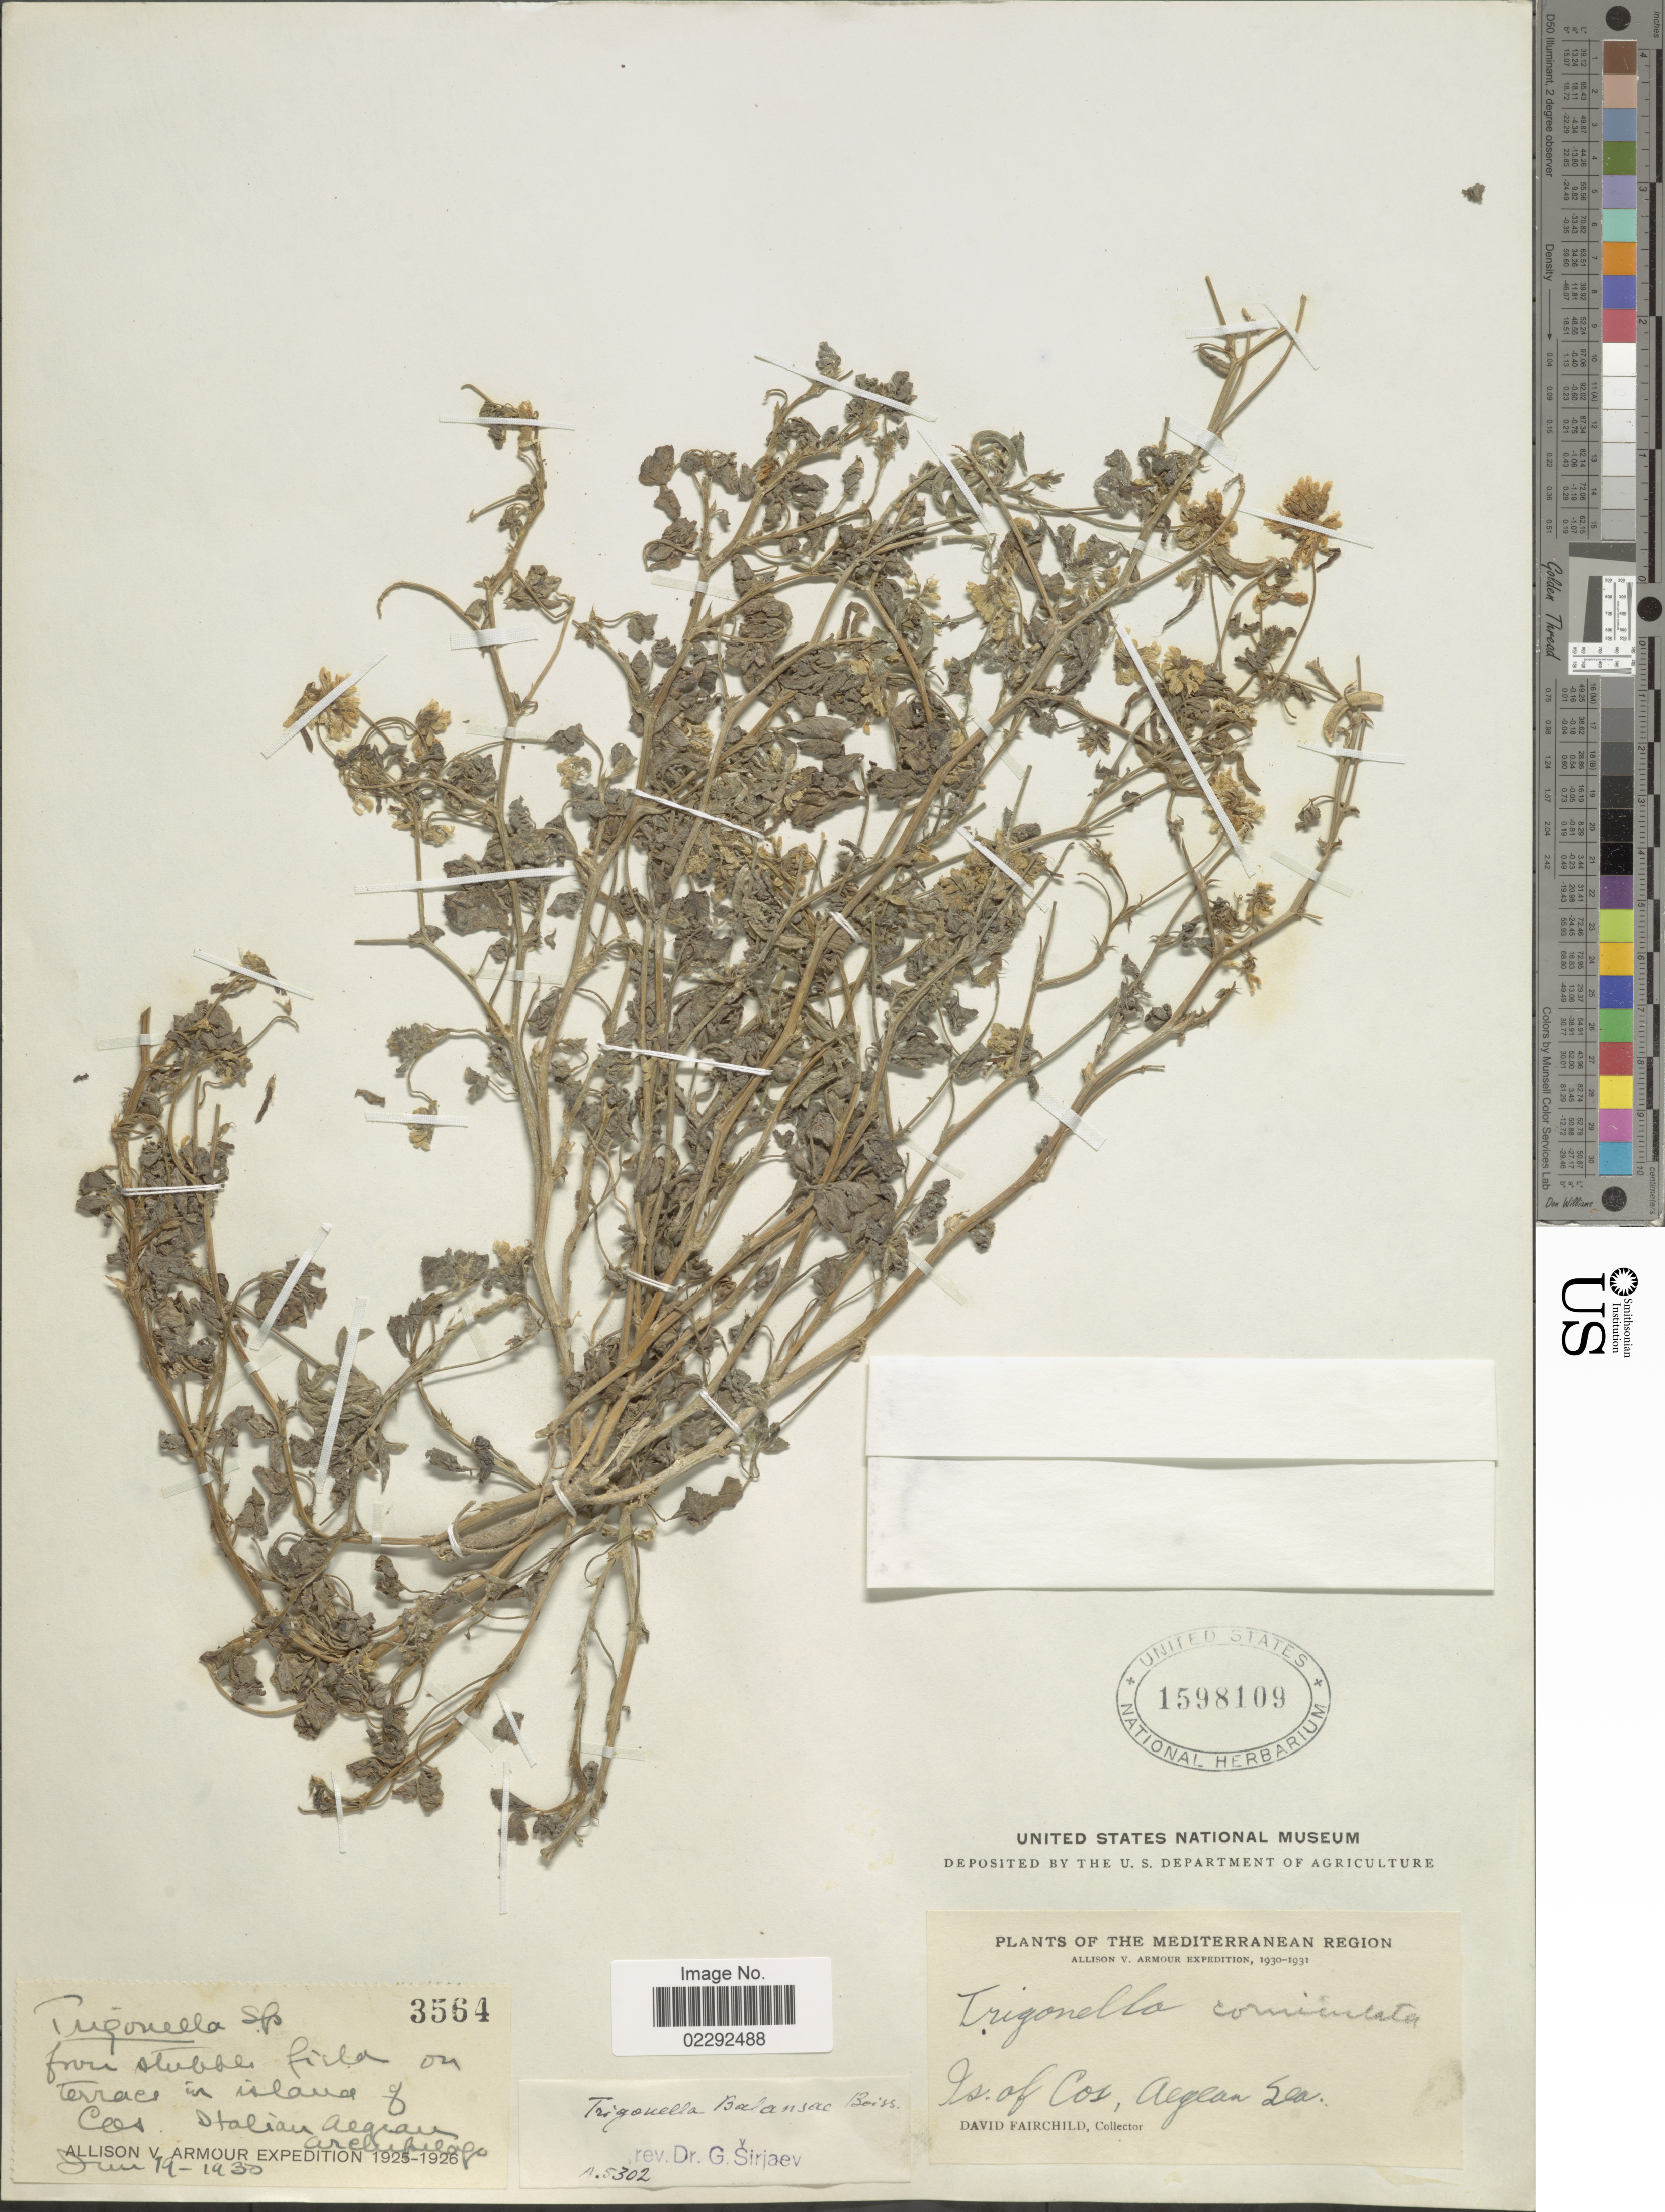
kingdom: Plantae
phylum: Tracheophyta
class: Magnoliopsida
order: Fabales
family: Fabaceae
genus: Trigonella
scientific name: Trigonella balansae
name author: Boiss. & Reut.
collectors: D. Fairchild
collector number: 3564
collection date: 1950-06-19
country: Greece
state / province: South Aegean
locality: On terrace in island of Cos. Italian Aegean archipelago, Aegean Sea. Mediterranean Region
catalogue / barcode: US 1598109